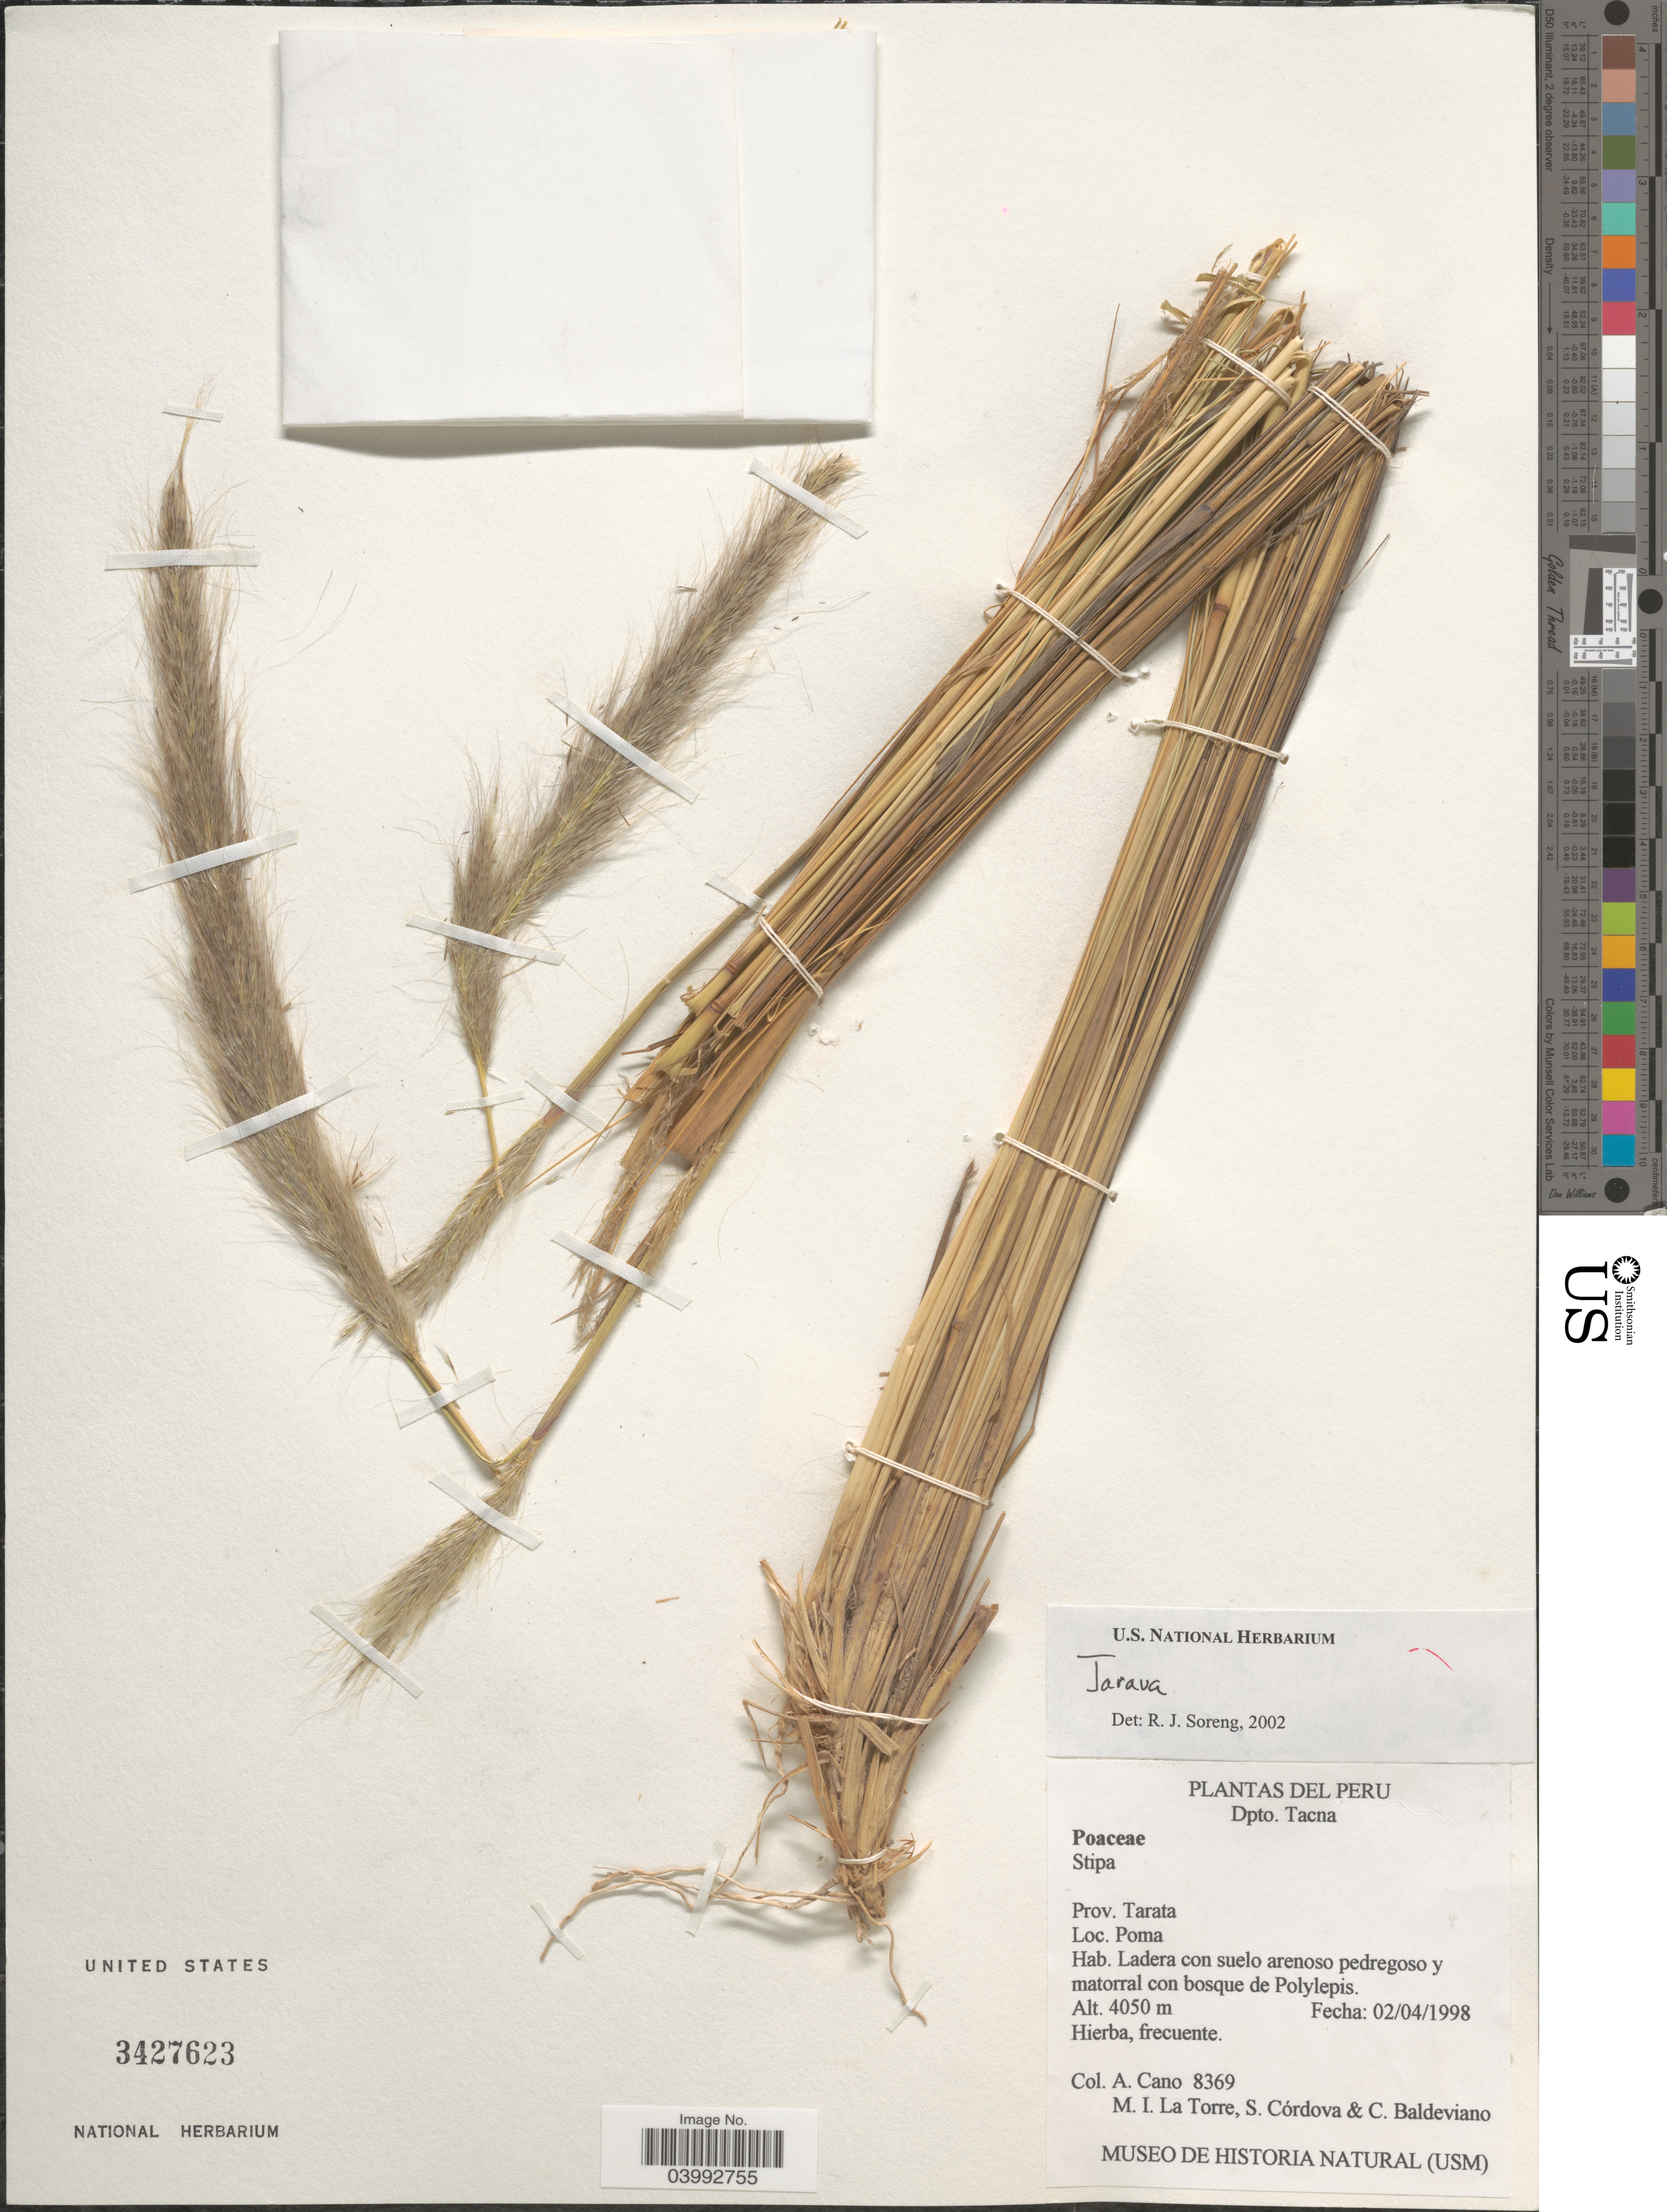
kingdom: Plantae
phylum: Tracheophyta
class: Liliopsida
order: Poales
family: Poaceae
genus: Jarava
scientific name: Jarava sp.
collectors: A. Cano, M. La Torre, S. Cordova & C. Baldeviano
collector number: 8369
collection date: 1998-04-02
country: Peru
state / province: Tacna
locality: Dpto. Tacna. Prov. Tarata. Poma.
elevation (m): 4050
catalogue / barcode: US 3427623